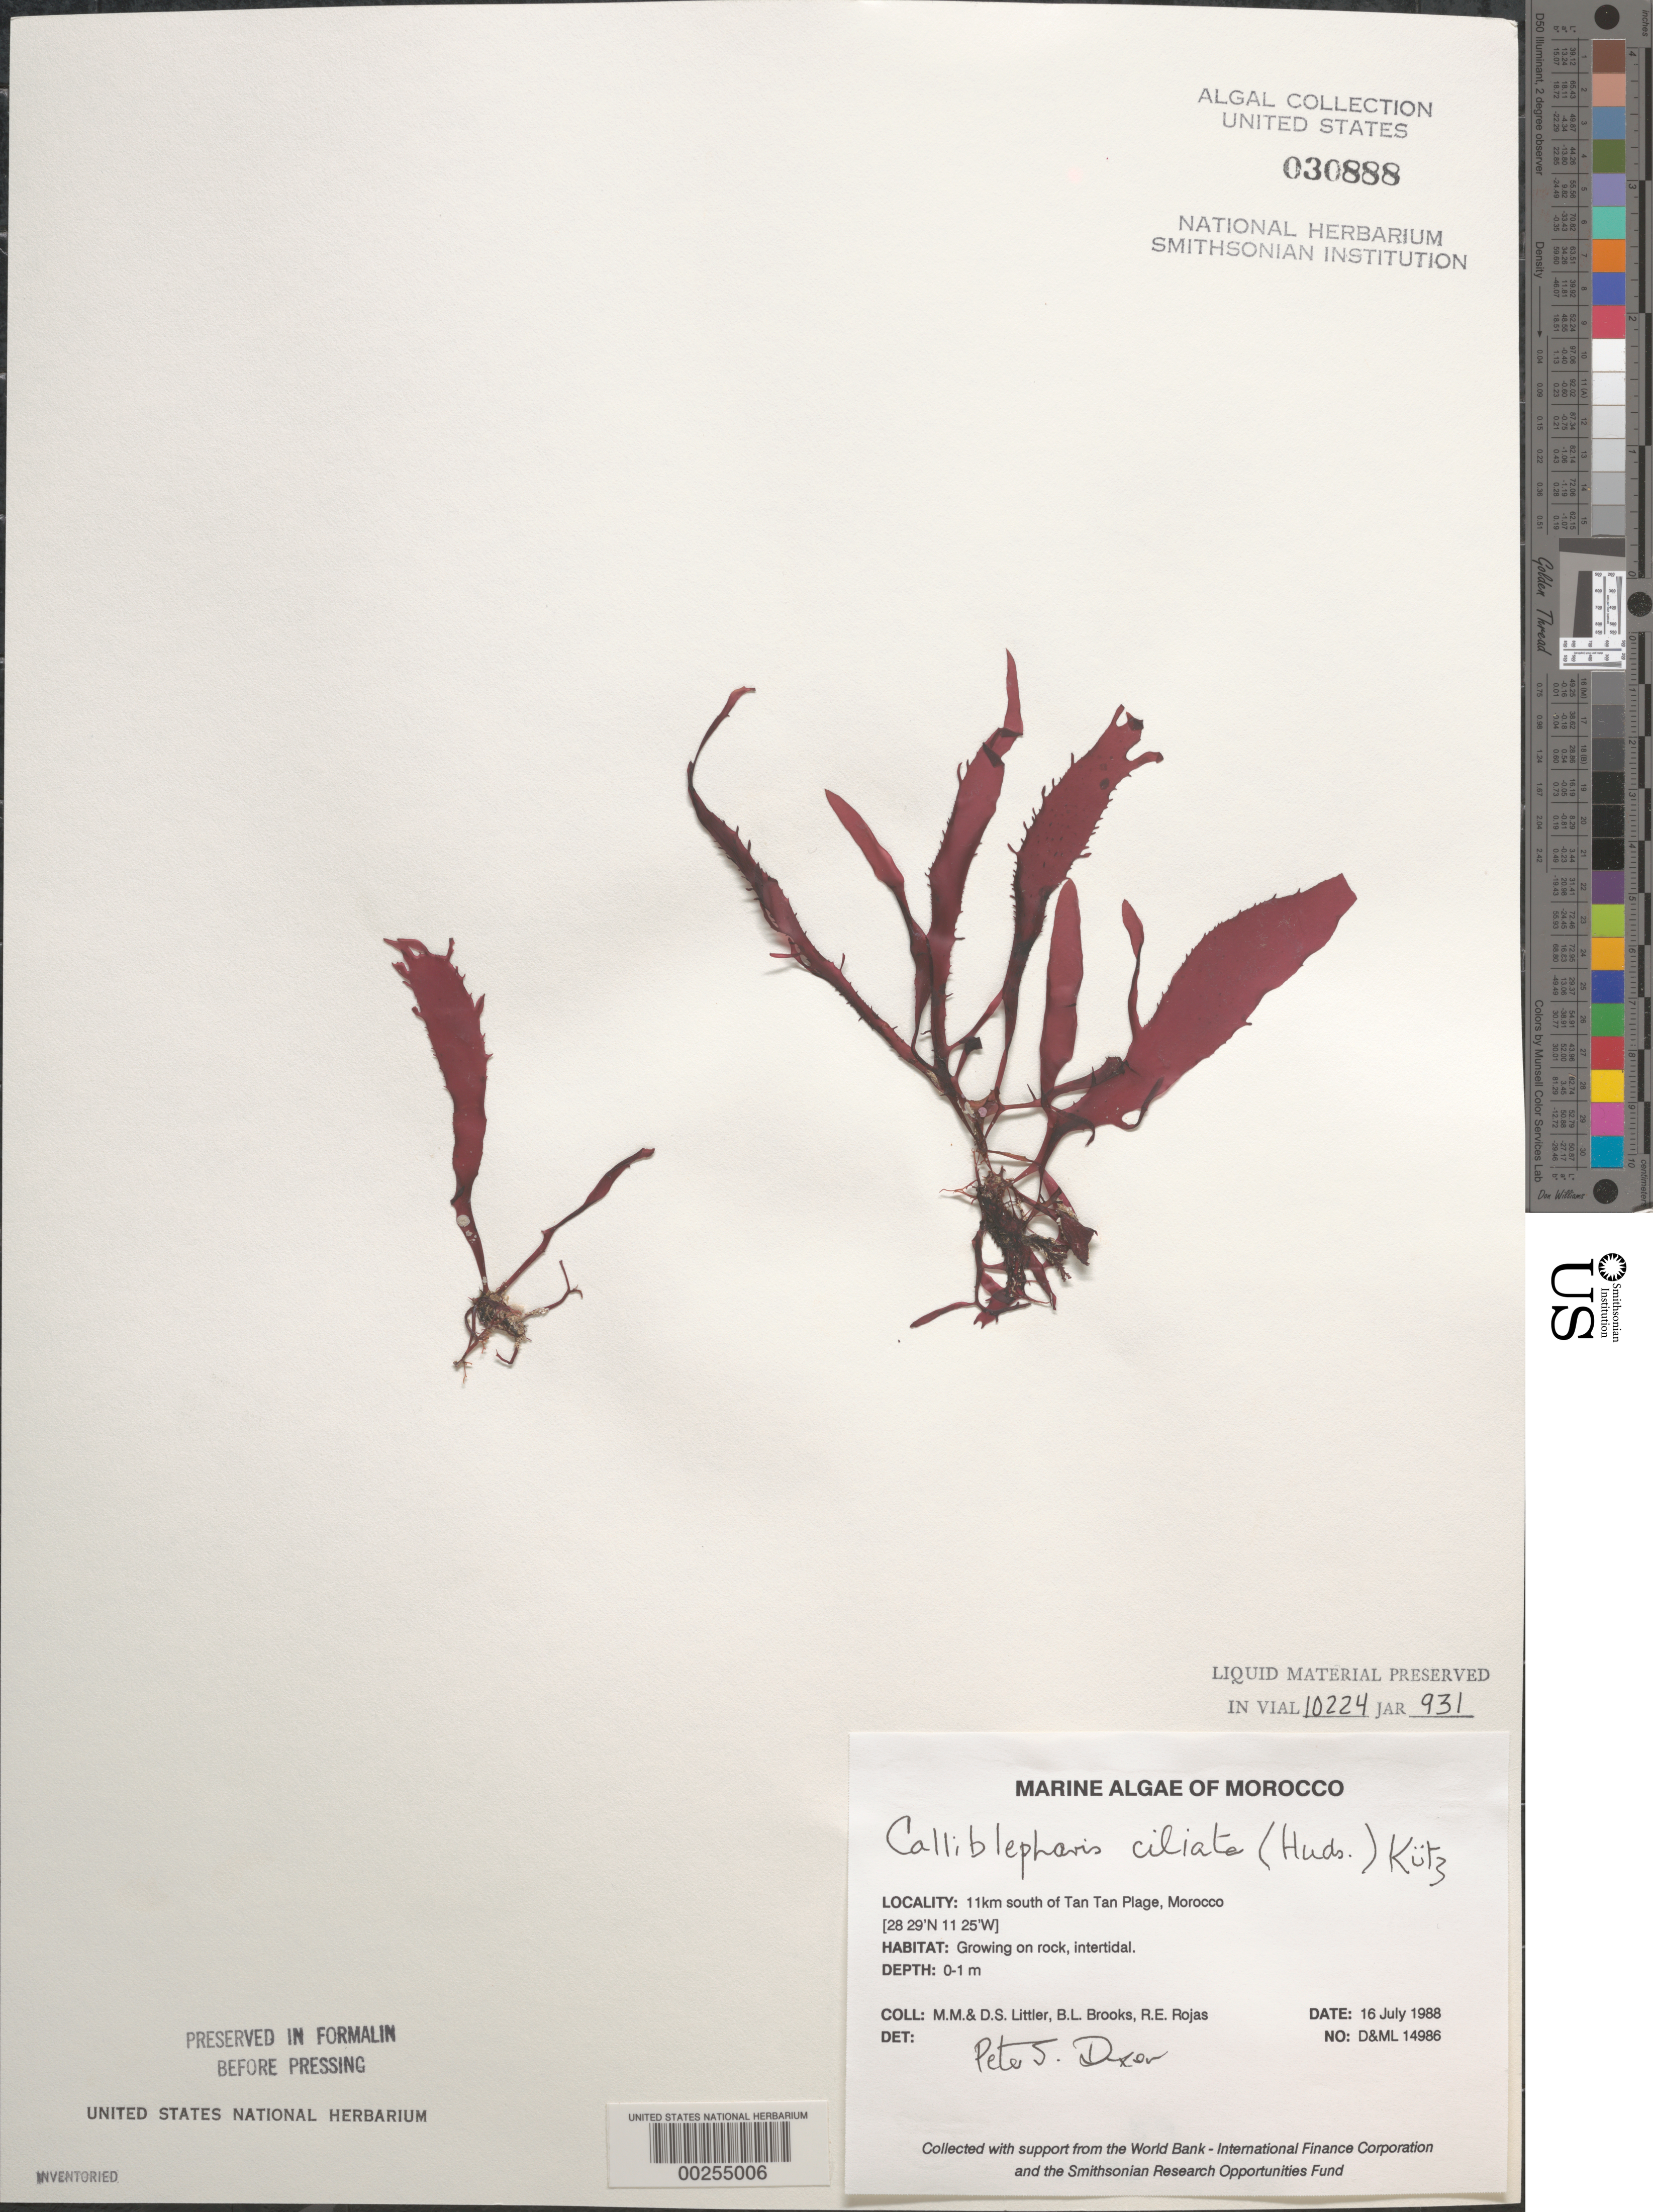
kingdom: Plantae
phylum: Rhodophyta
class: Florideophyceae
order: Gigartinales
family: Cystocloniaceae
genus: Calliblepharis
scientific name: Calliblepharis ciliata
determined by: Dixon, P. S.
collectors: M. M. Littler, D. S. Littler, B. Brooks & R. Rojas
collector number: D&ML 14986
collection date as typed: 16 Jul 1988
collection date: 1988-07-16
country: Morocco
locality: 11 km south of Tan Tan Plage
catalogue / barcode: US 30888